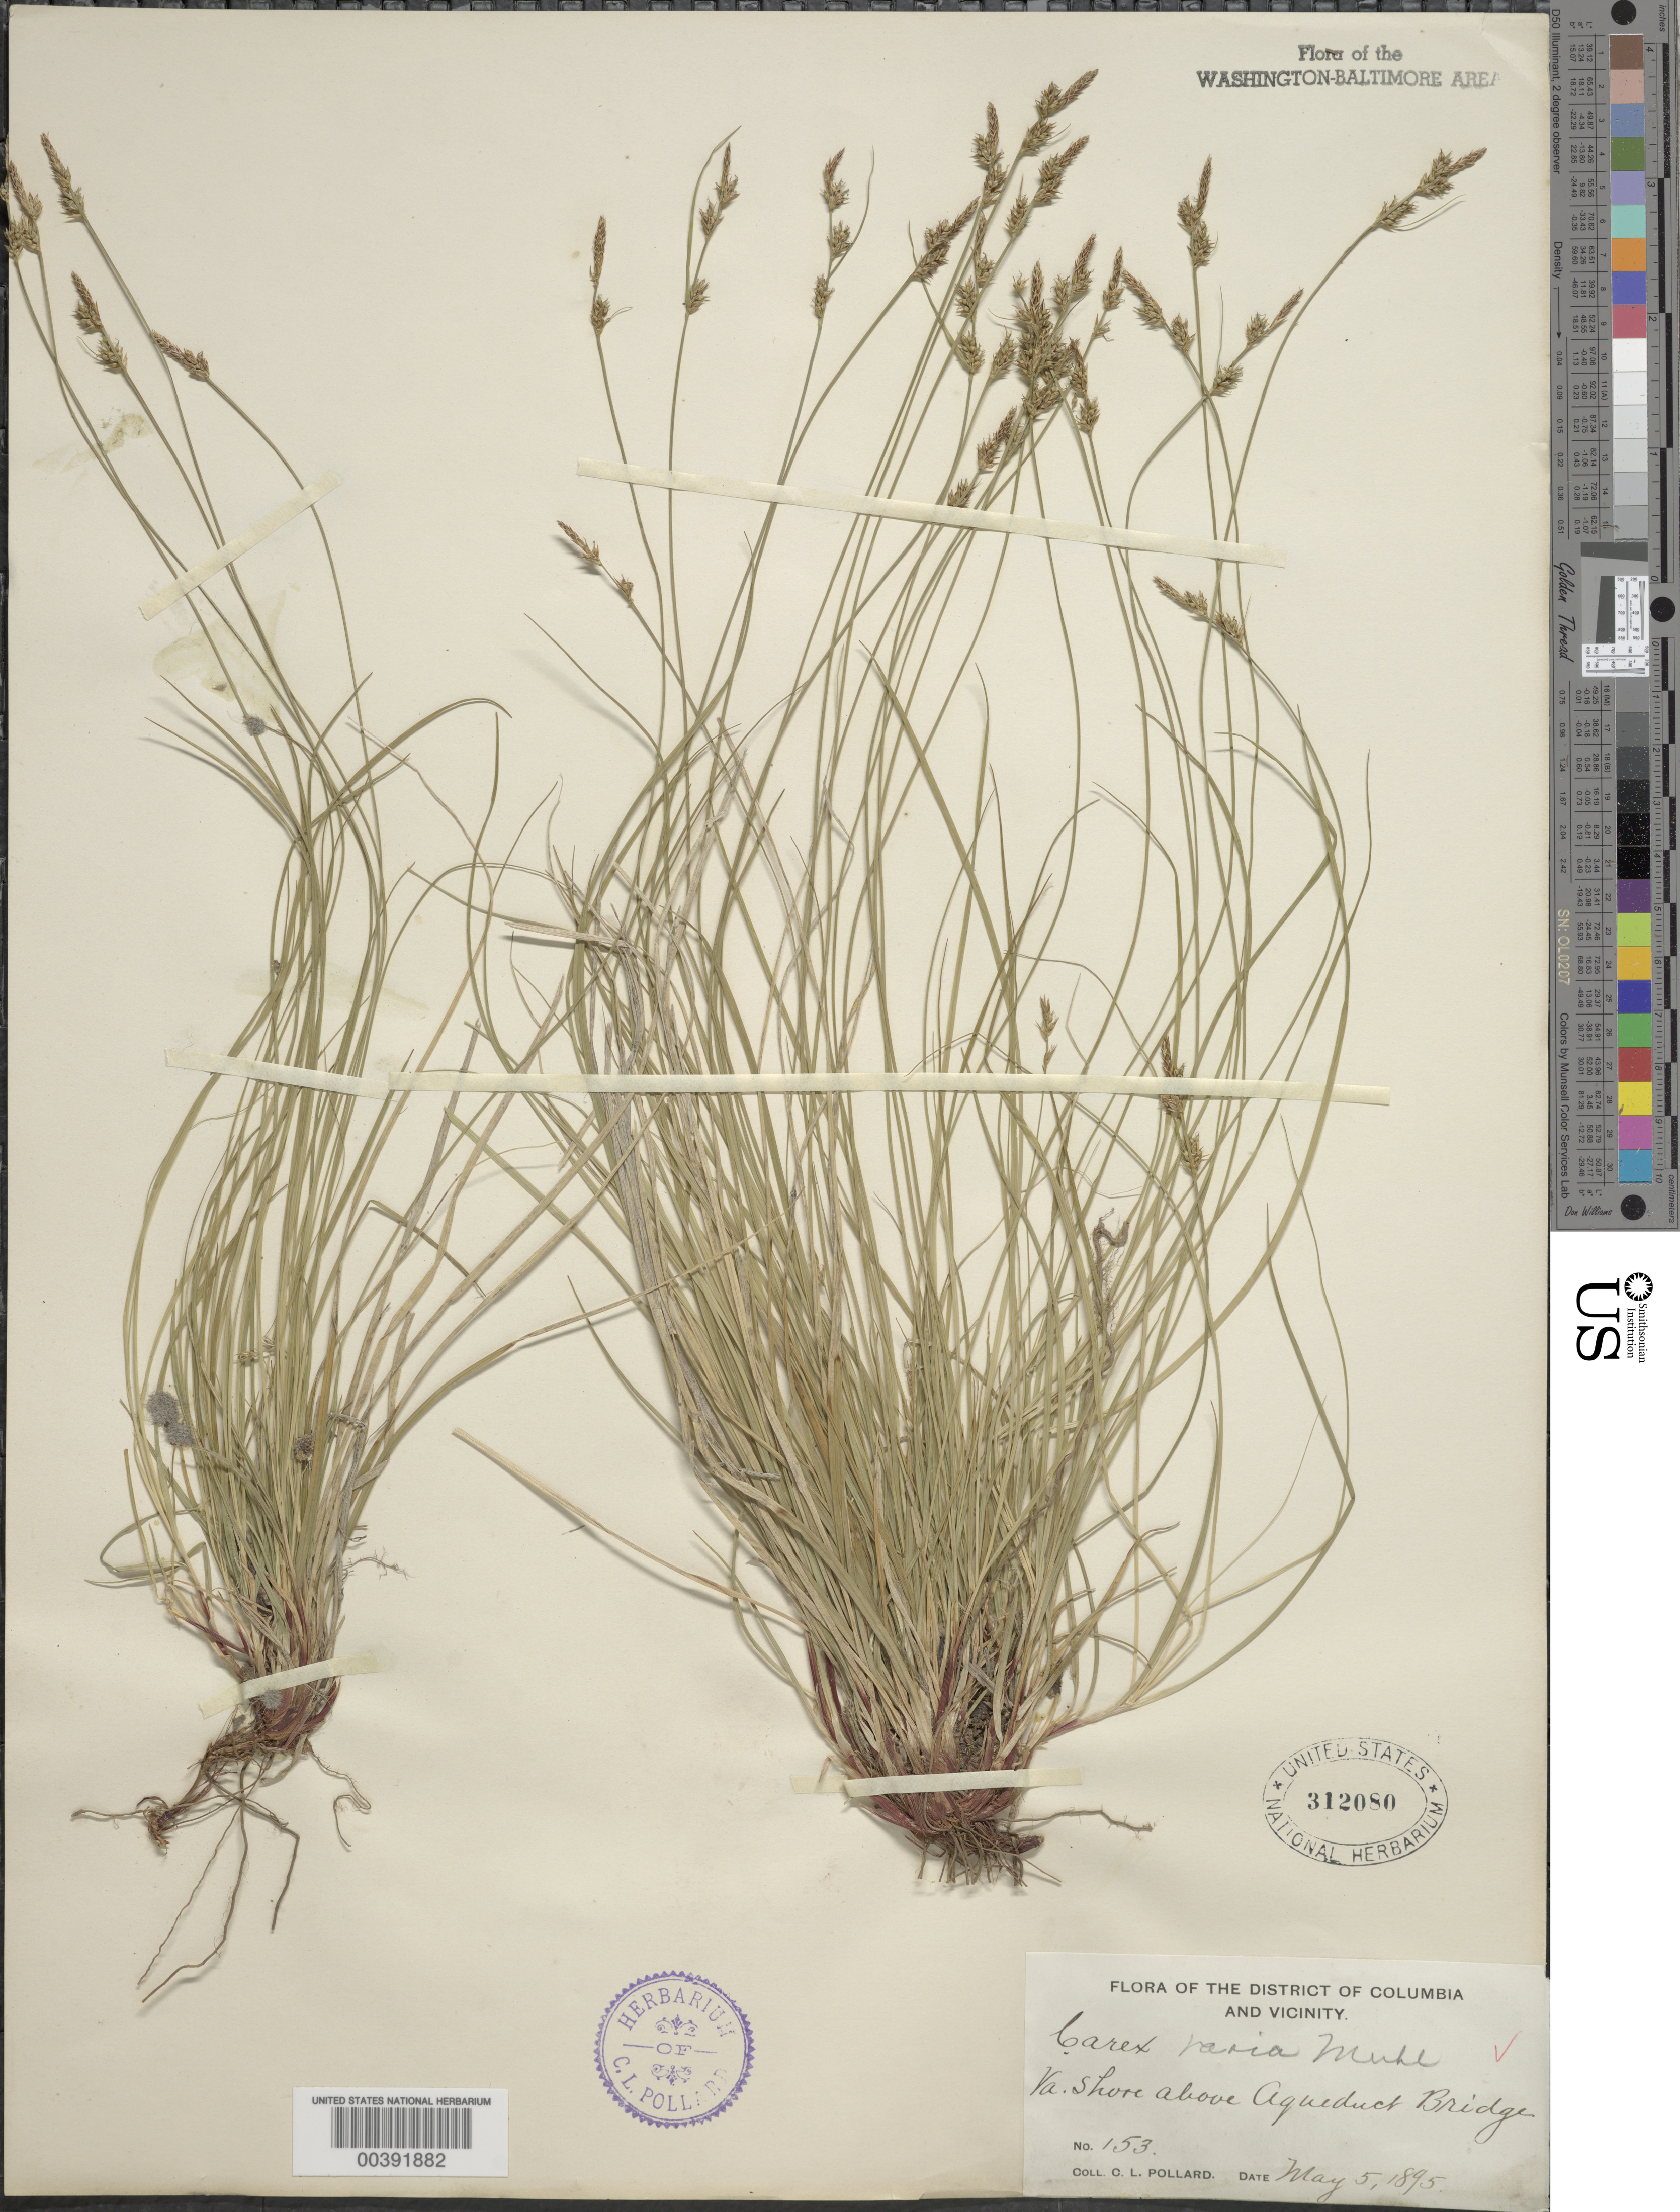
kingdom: Plantae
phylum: Tracheophyta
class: Liliopsida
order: Poales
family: Cyperaceae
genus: Carex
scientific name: Carex albicans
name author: Willd. ex Spreng.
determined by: Shetler, Stanwyn G., (US), NMNH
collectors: C. L. Pollard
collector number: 153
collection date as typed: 05 May 1895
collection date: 1895-05-05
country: United States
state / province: Virginia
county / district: Fairfax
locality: Above Aqueduct Bridge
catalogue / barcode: US 312080